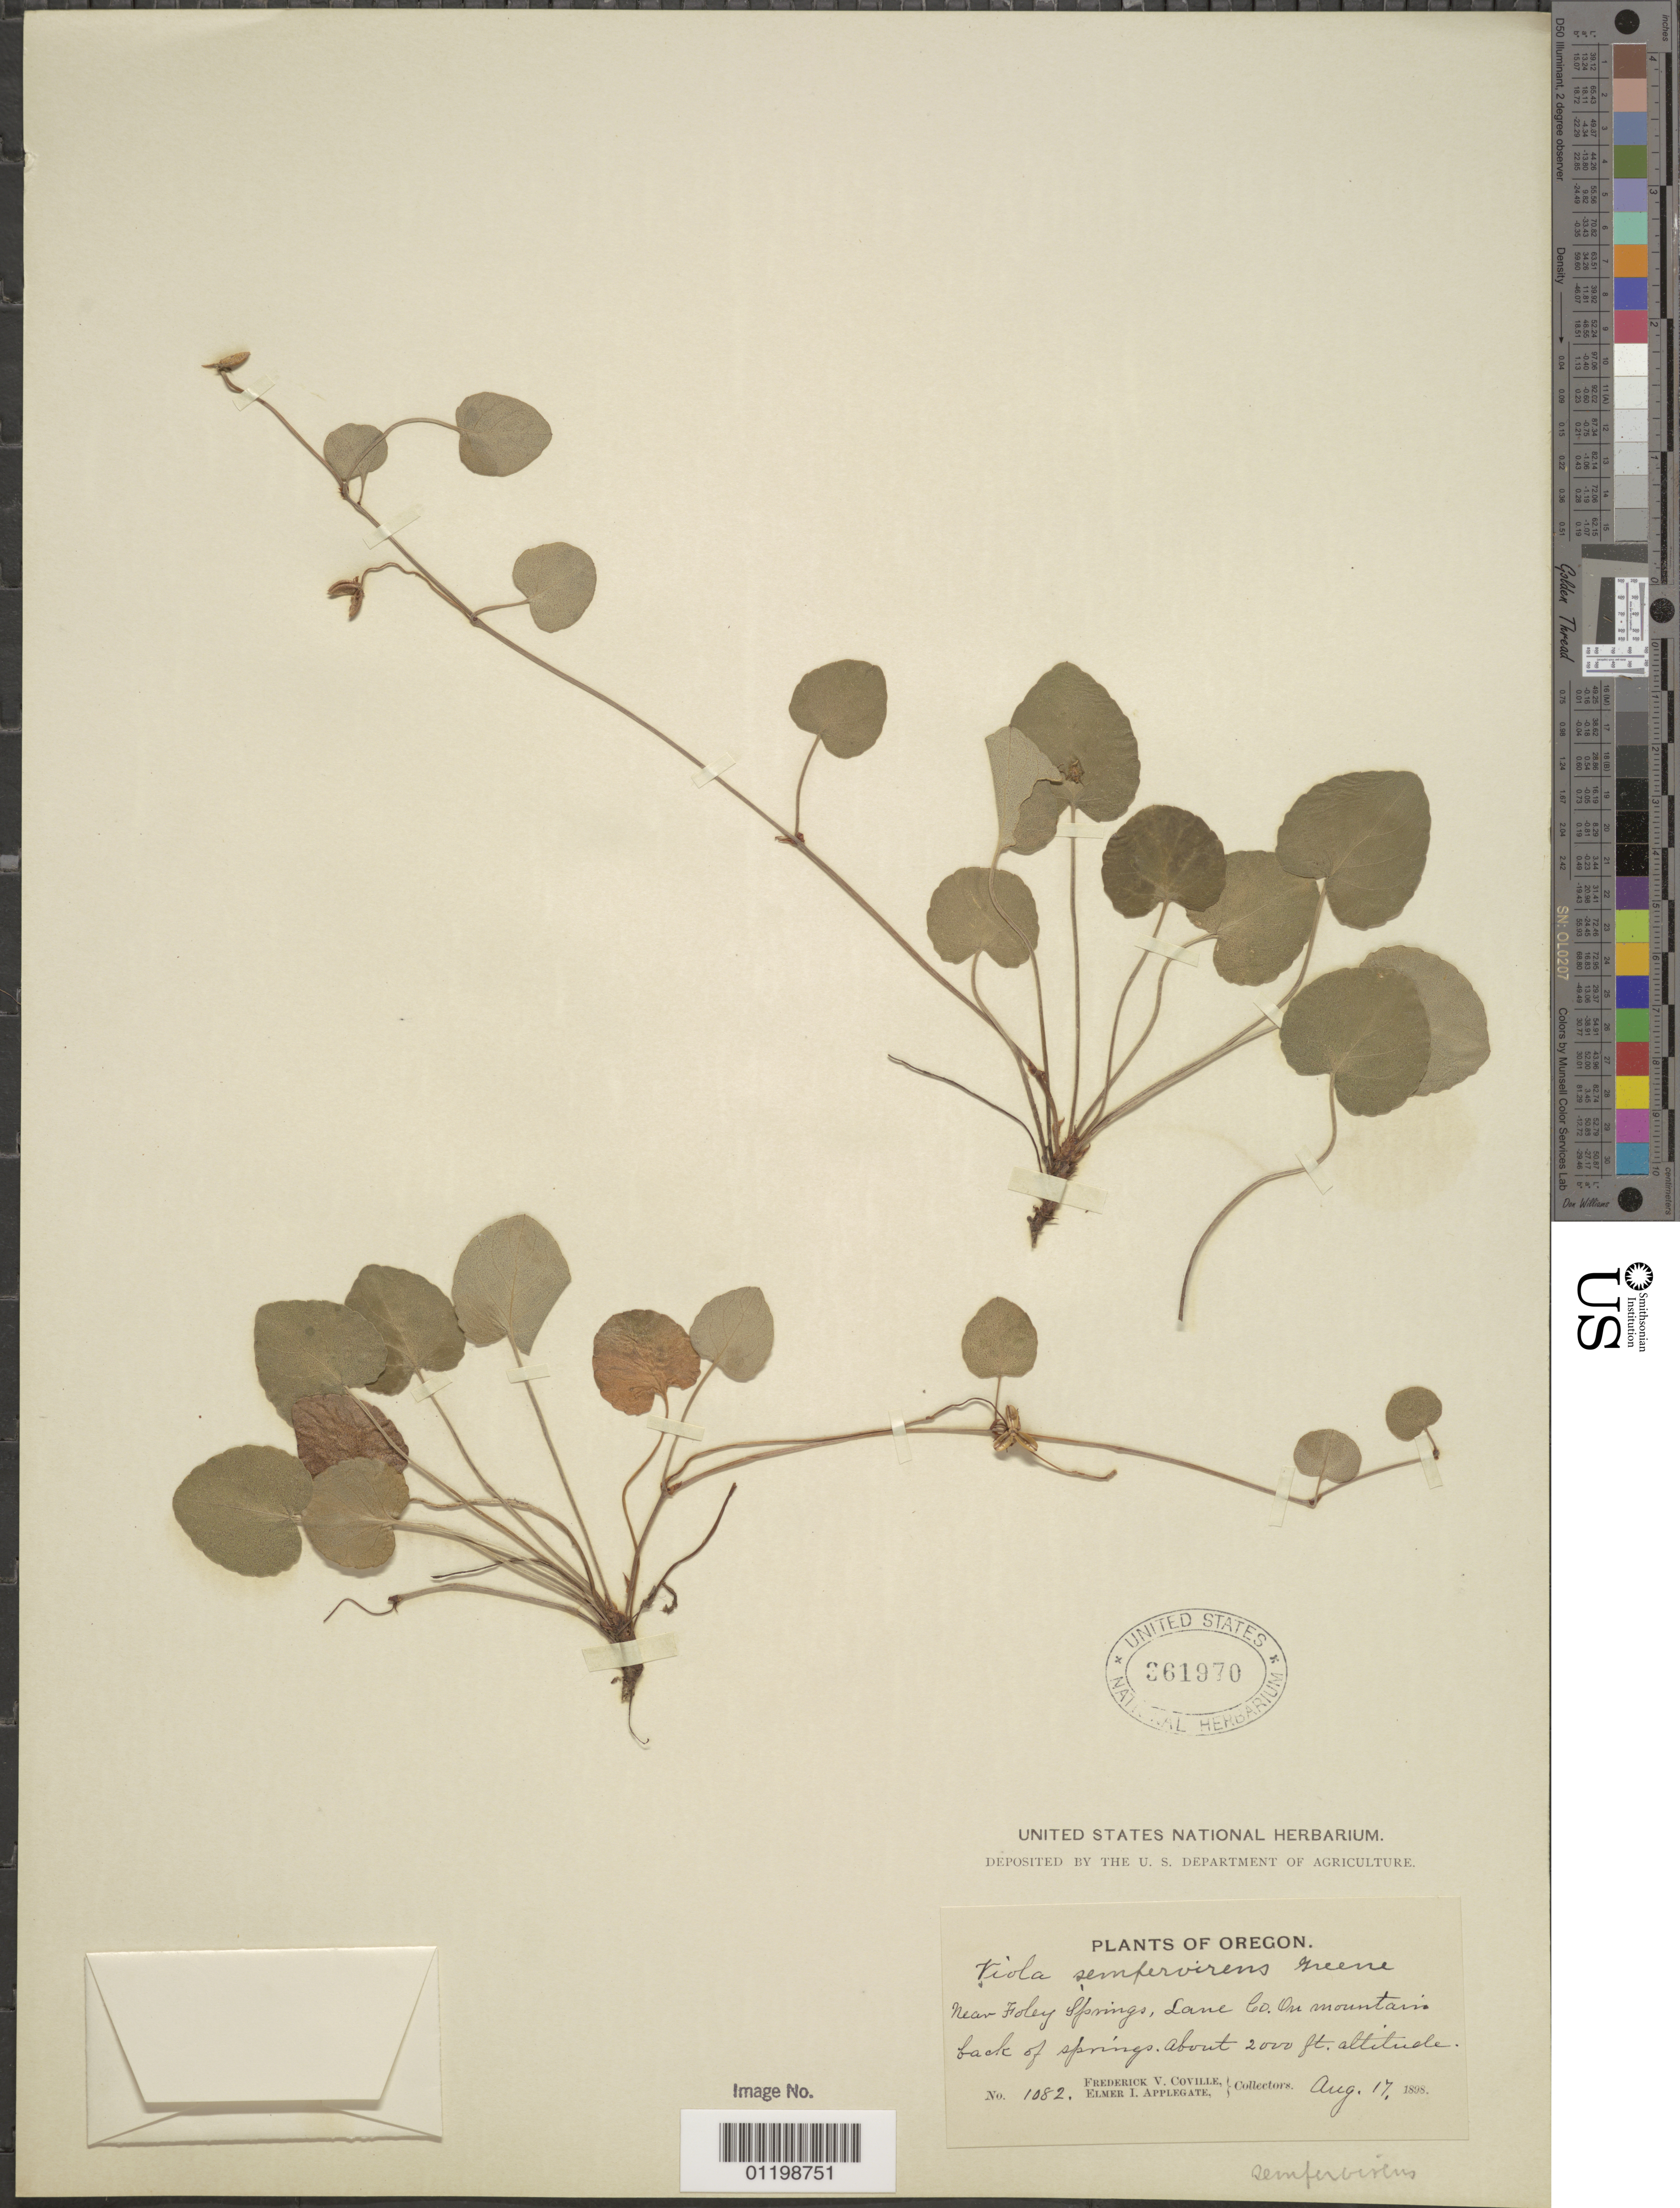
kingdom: Plantae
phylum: Tracheophyta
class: Magnoliopsida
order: Malpighiales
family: Violaceae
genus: Viola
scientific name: Viola sempervirens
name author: Greene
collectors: F. V. Coville & E. I. Applegate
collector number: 1082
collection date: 1898-08-17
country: United States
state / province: Oregon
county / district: Lane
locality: near Foley Springs, on mountain back of springs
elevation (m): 610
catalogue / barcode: US 361970